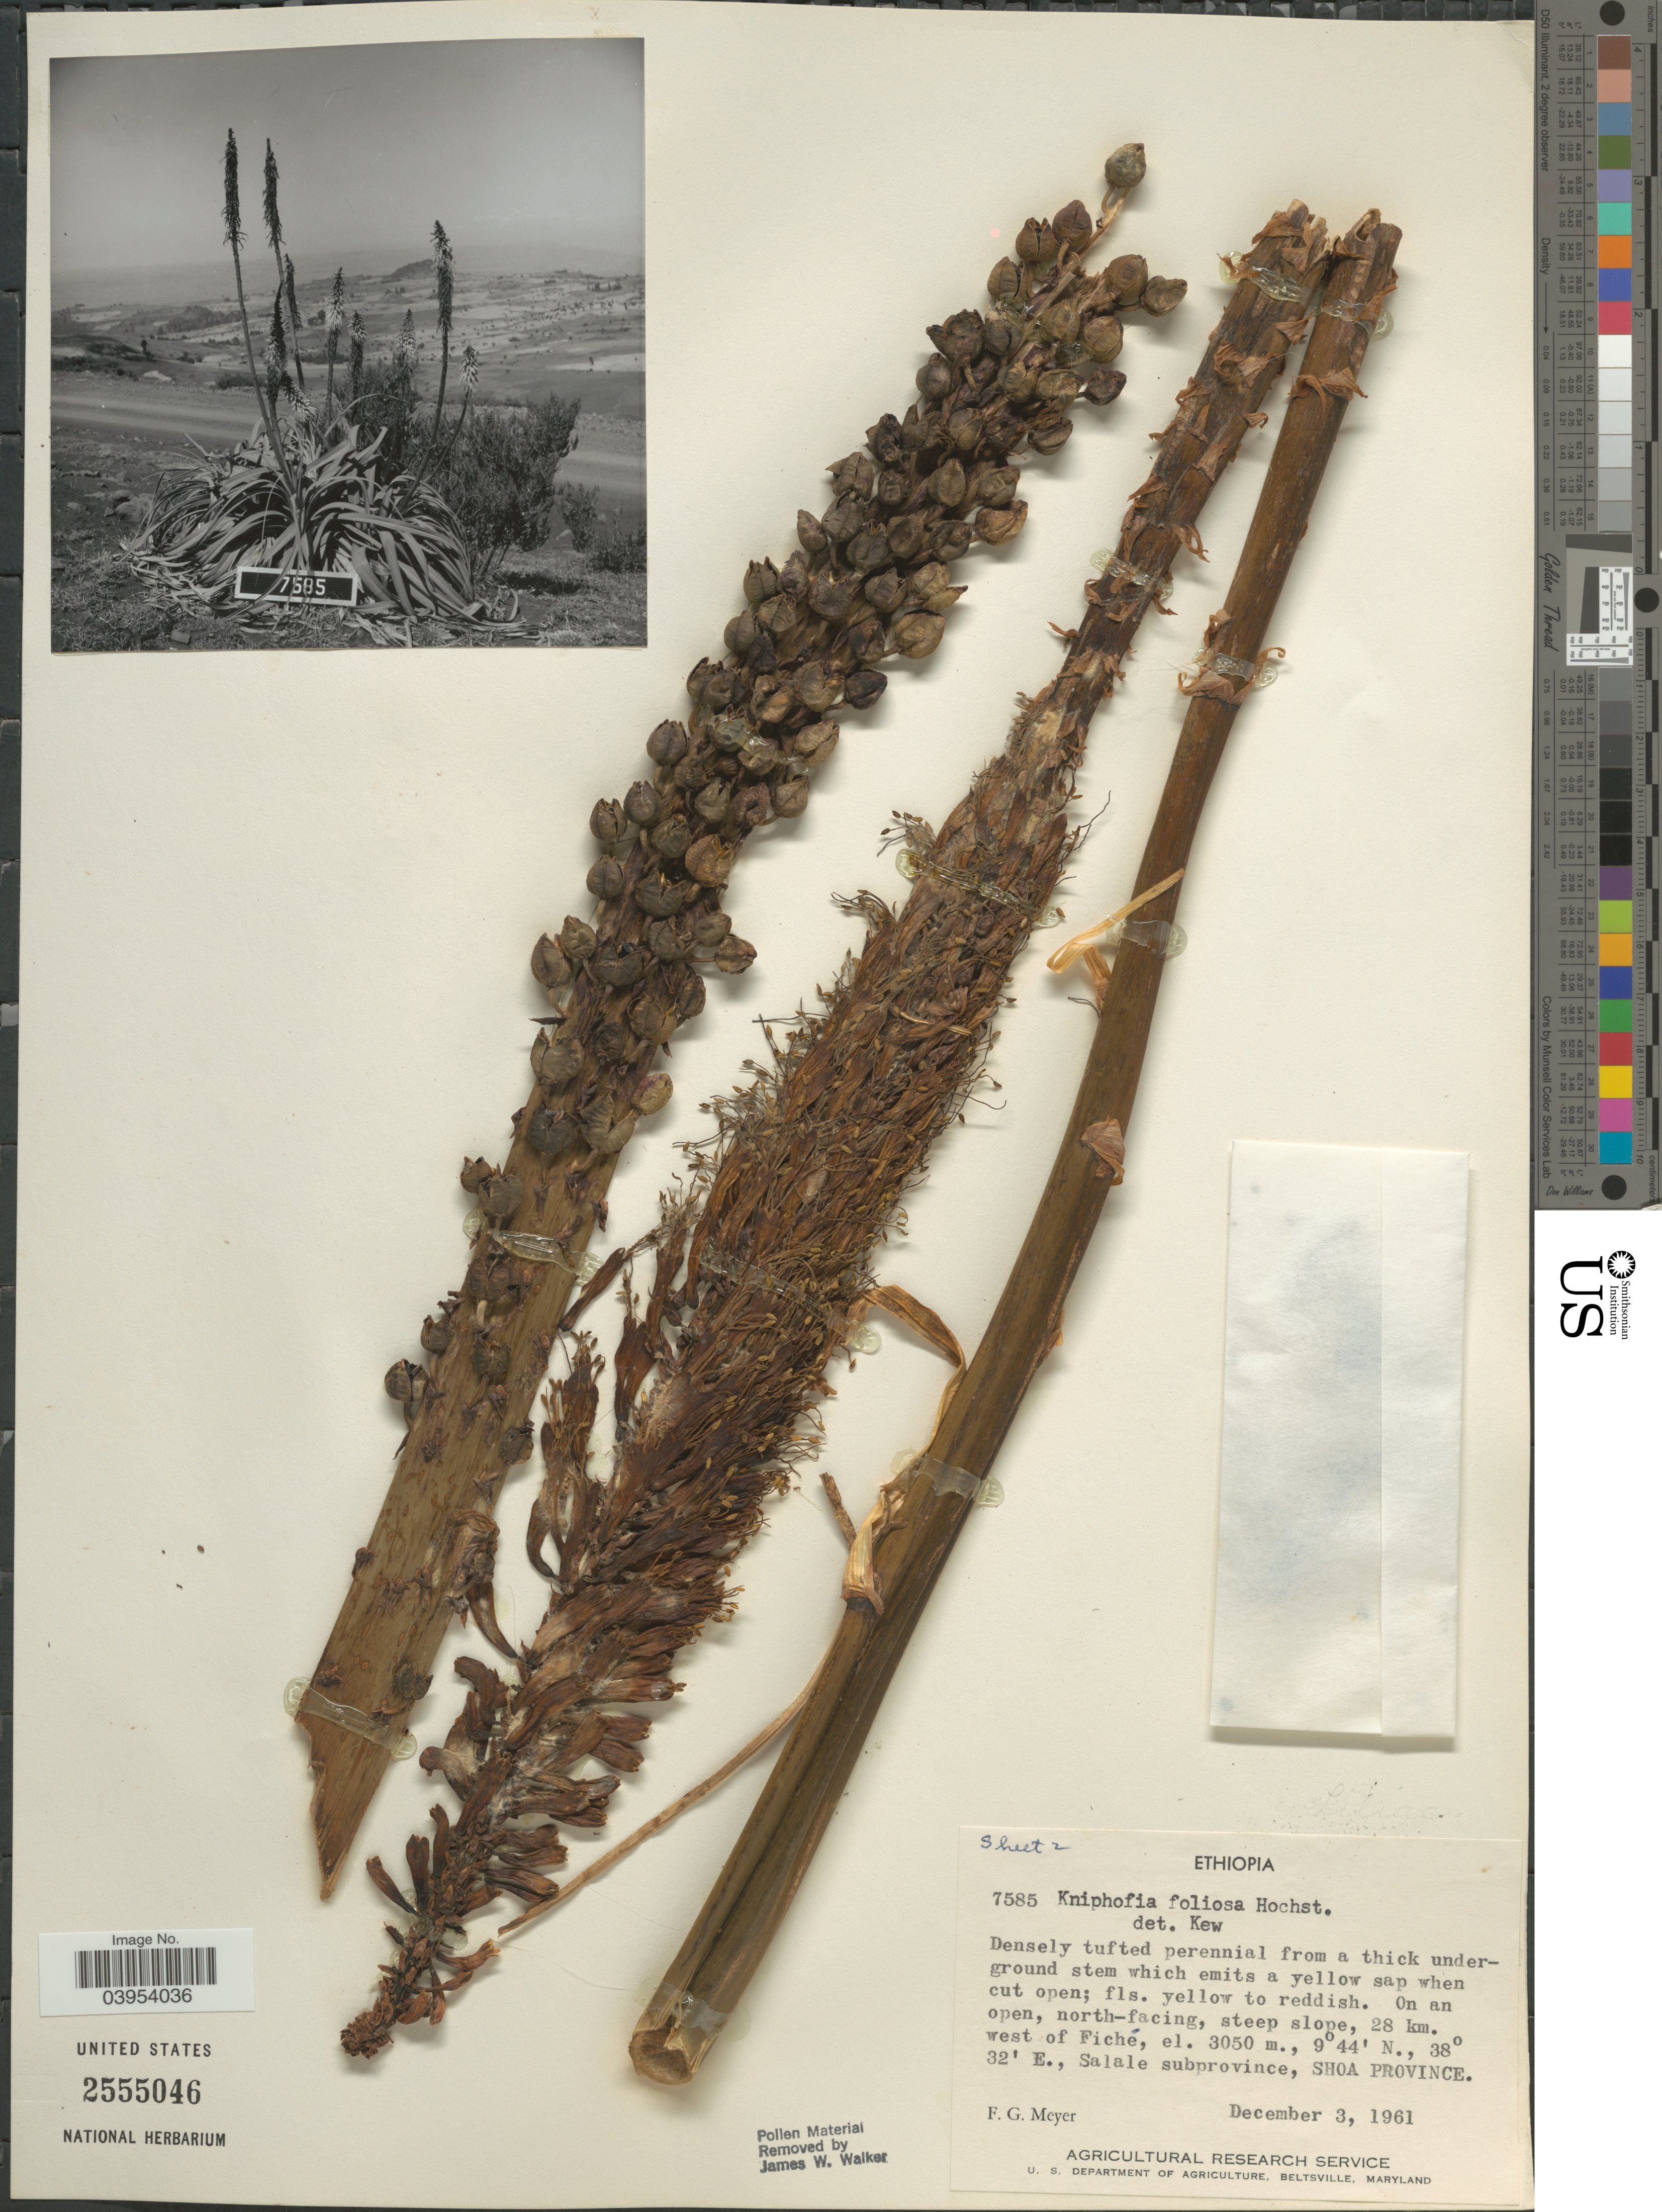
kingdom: Plantae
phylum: Tracheophyta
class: Liliopsida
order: Asparagales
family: Asphodelaceae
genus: Kniphofia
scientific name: Kniphofia foliosa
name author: Hochst.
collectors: F. G. Meyer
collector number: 7585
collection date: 1961-12-03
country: Ethiopia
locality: On an open, north-facing, steep slope, 28 km. west of Fiché, Salale subprovince, Shoa Province.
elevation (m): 3050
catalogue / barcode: US 2555046